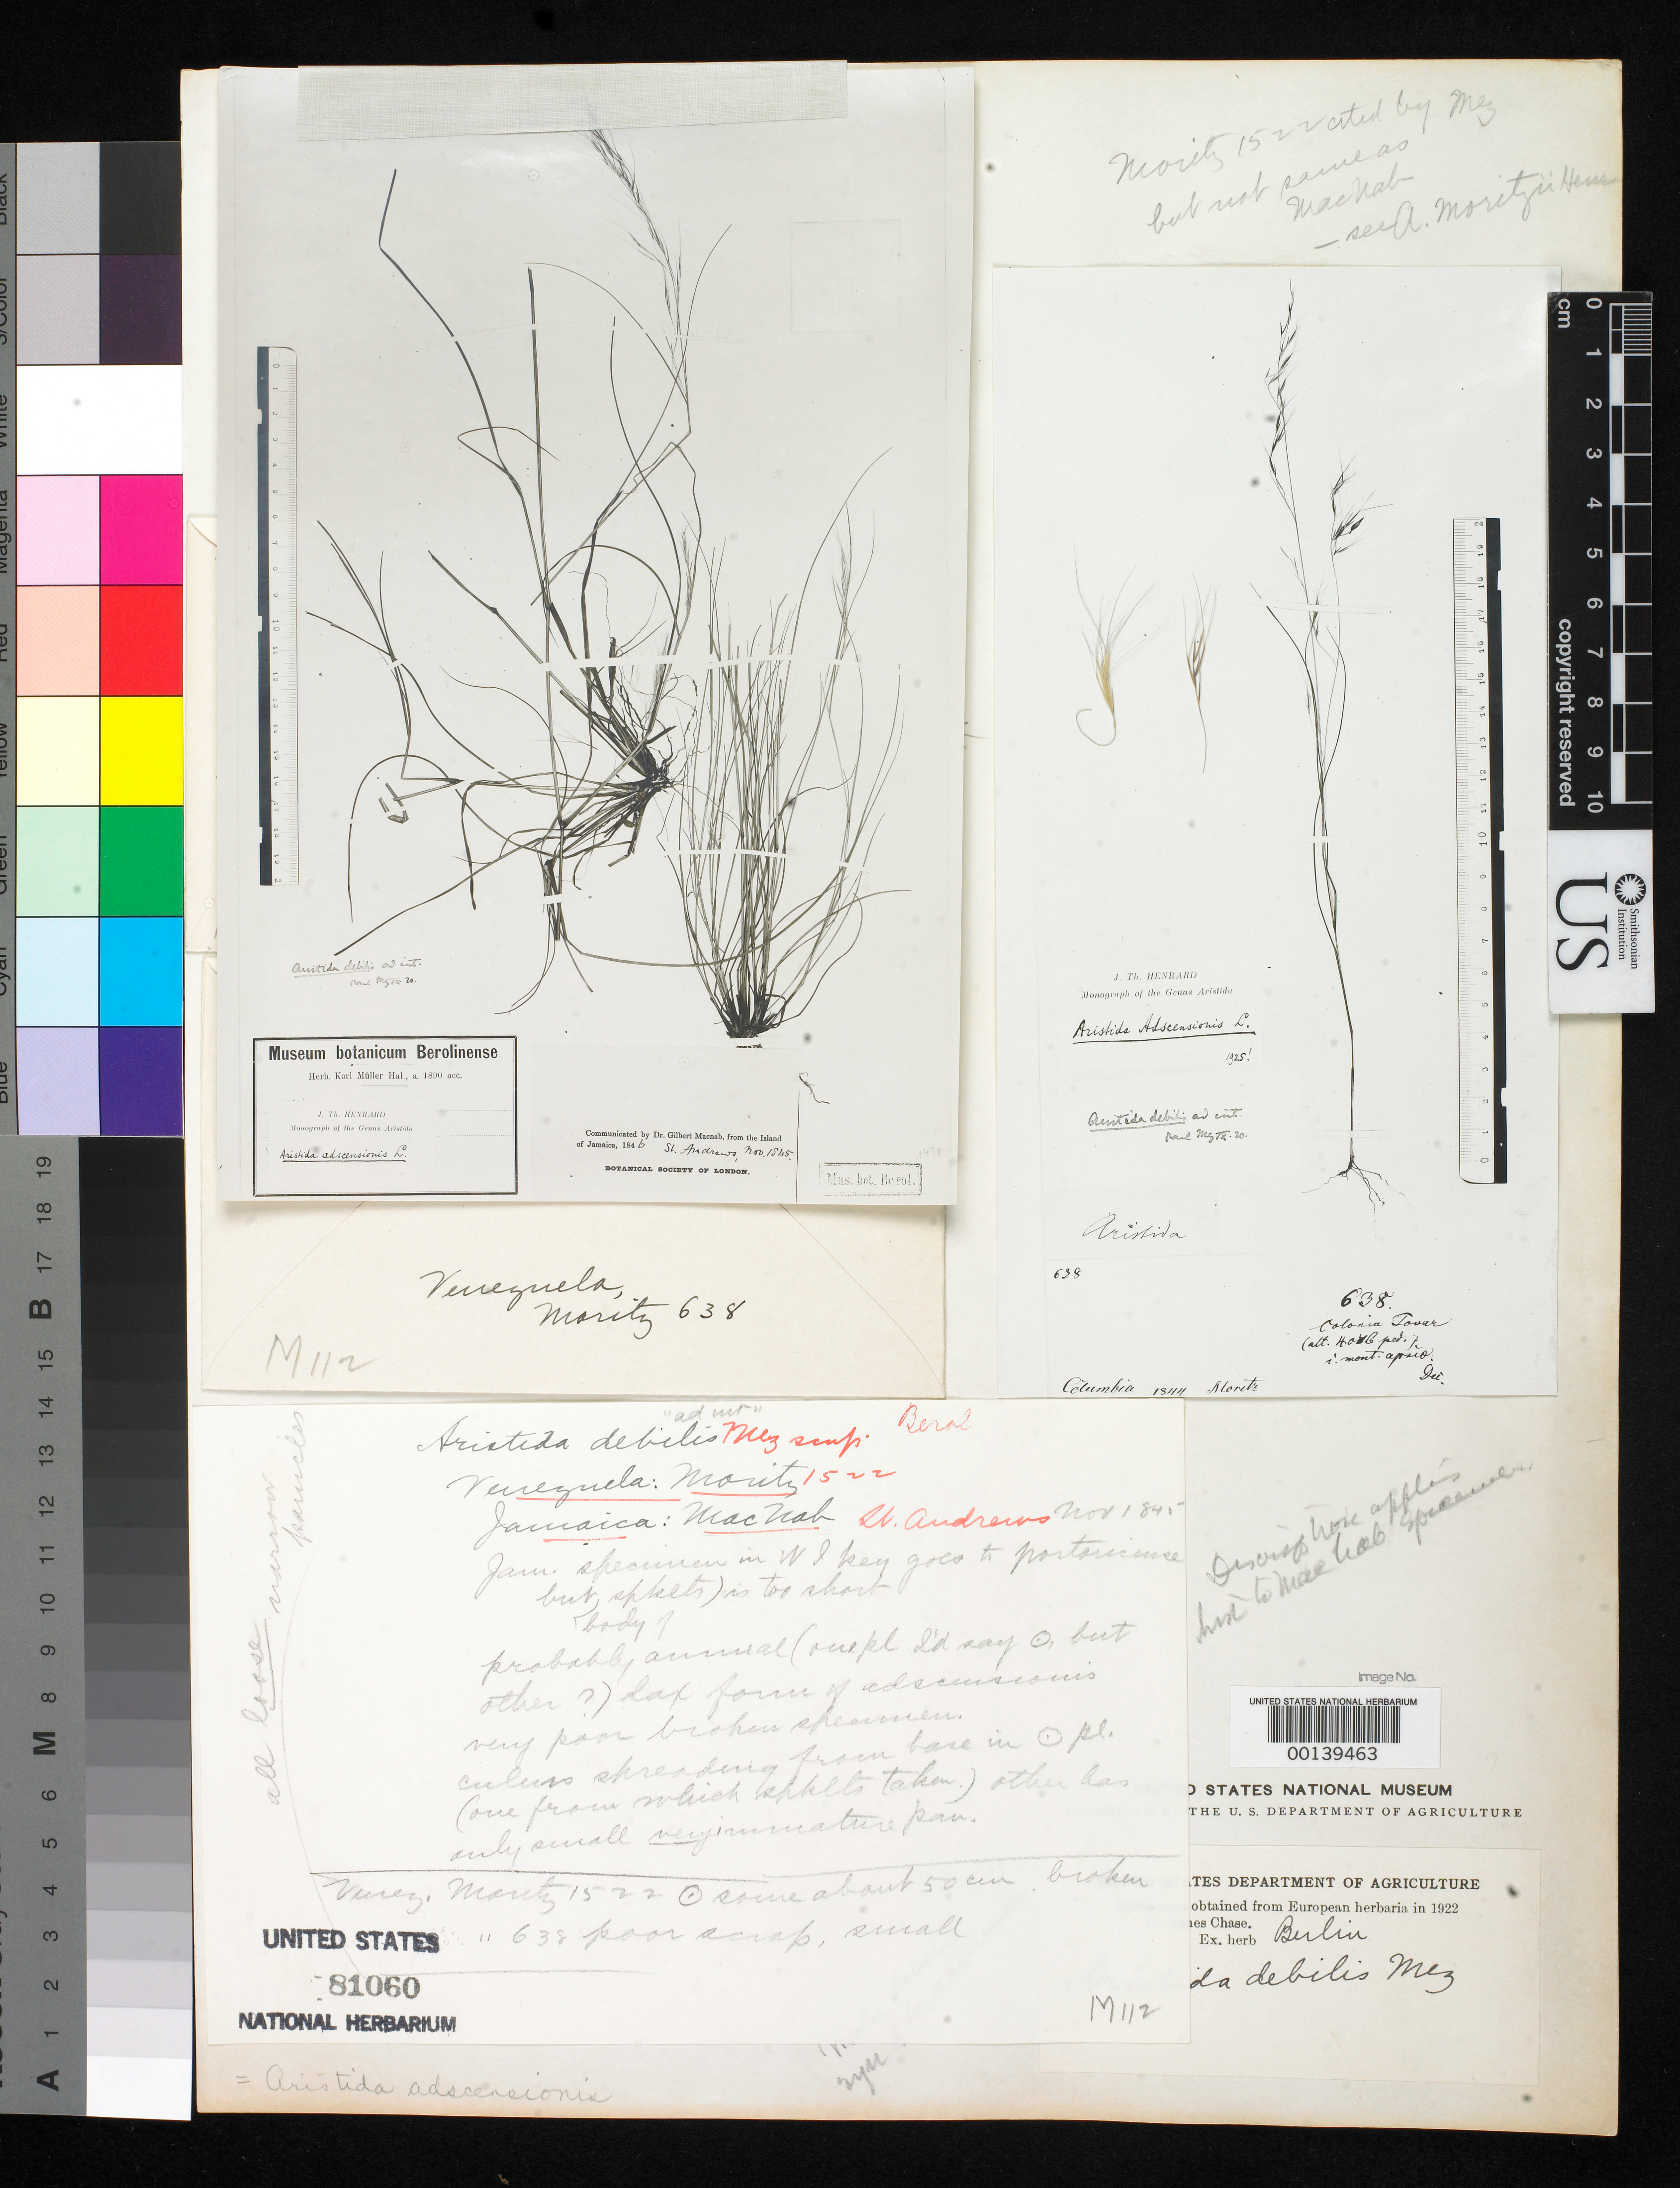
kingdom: Plantae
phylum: Tracheophyta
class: Liliopsida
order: Poales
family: Poaceae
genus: Aristida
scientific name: Aristida debilis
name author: Mez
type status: Type Fragment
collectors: J. W. Moritz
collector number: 638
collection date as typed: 1844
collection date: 1844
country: Venezuela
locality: Tovar.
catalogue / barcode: US 81060